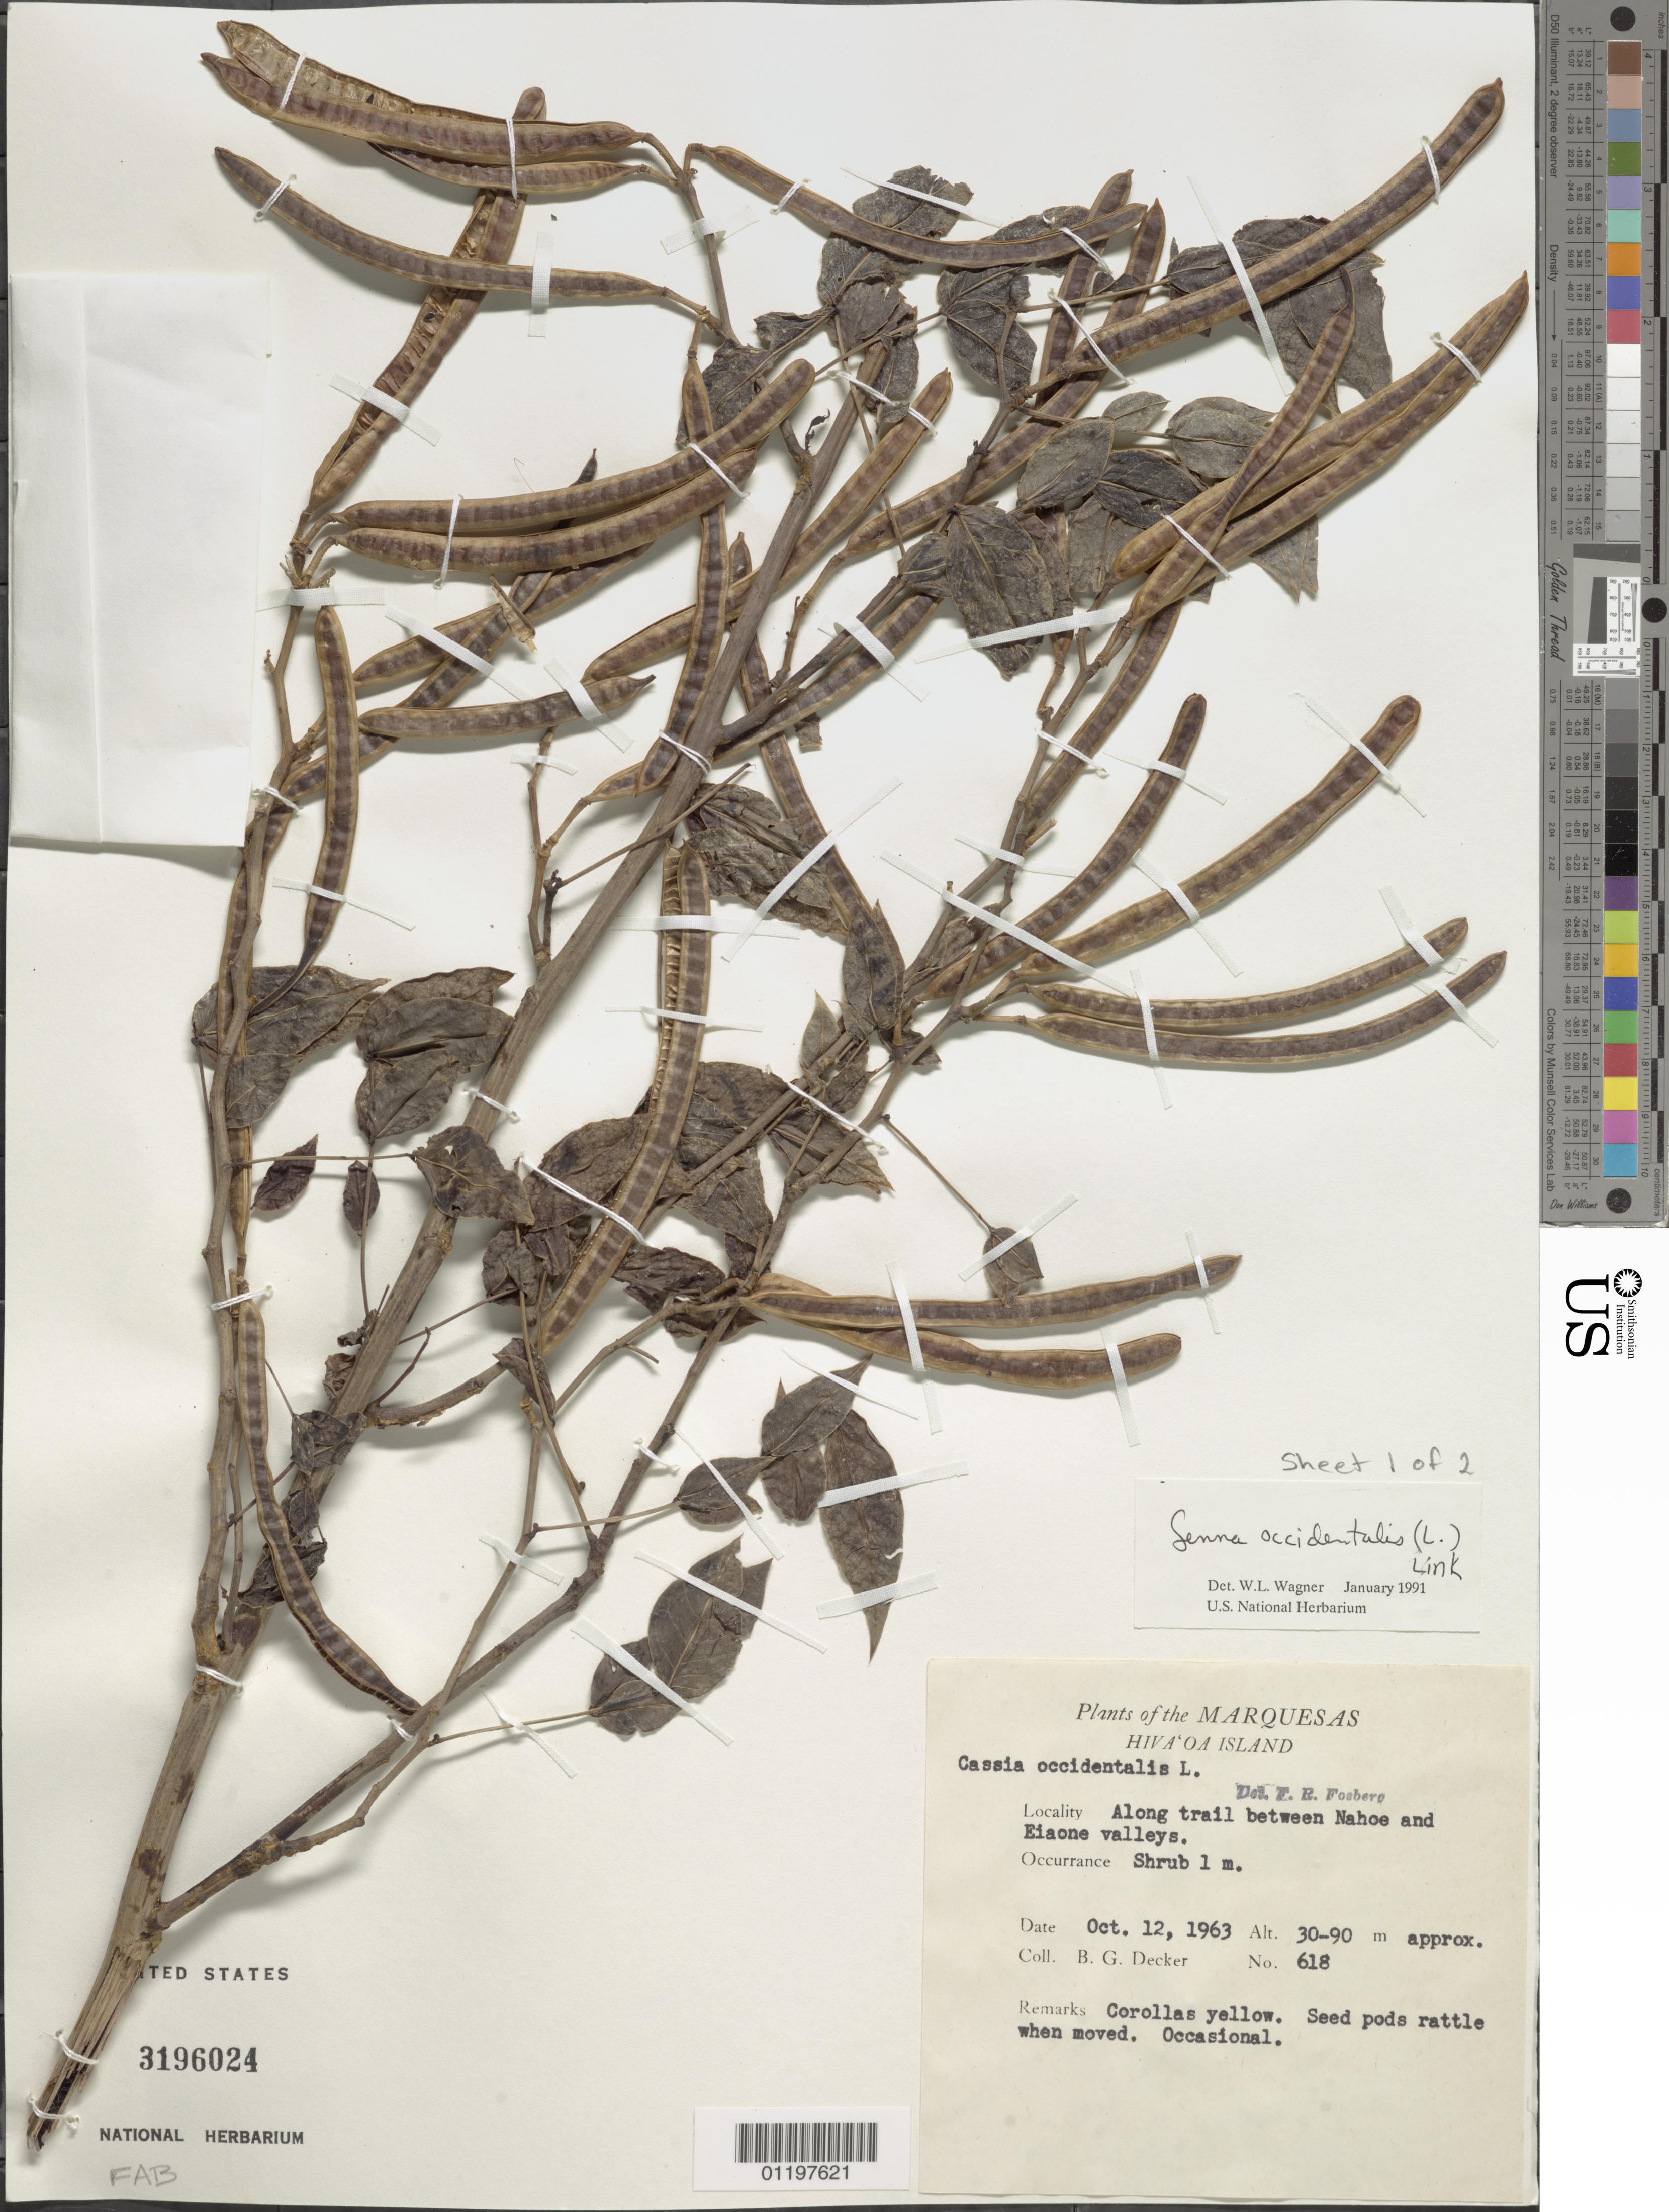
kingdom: Plantae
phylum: Tracheophyta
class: Magnoliopsida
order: Fabales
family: Fabaceae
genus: Senna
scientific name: Senna occidentalis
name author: (L.) Link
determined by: Wagner, W. L., (BOT), Smithsonian Institution - National Museum of Natural History (UNITED STATES)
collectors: B. G. Decker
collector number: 618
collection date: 1963-10-12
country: French Polynesia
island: Hiva Oa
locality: trail between Nahoe and Eiaone Valleys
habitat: Occasional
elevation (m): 30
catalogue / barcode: US 3196024